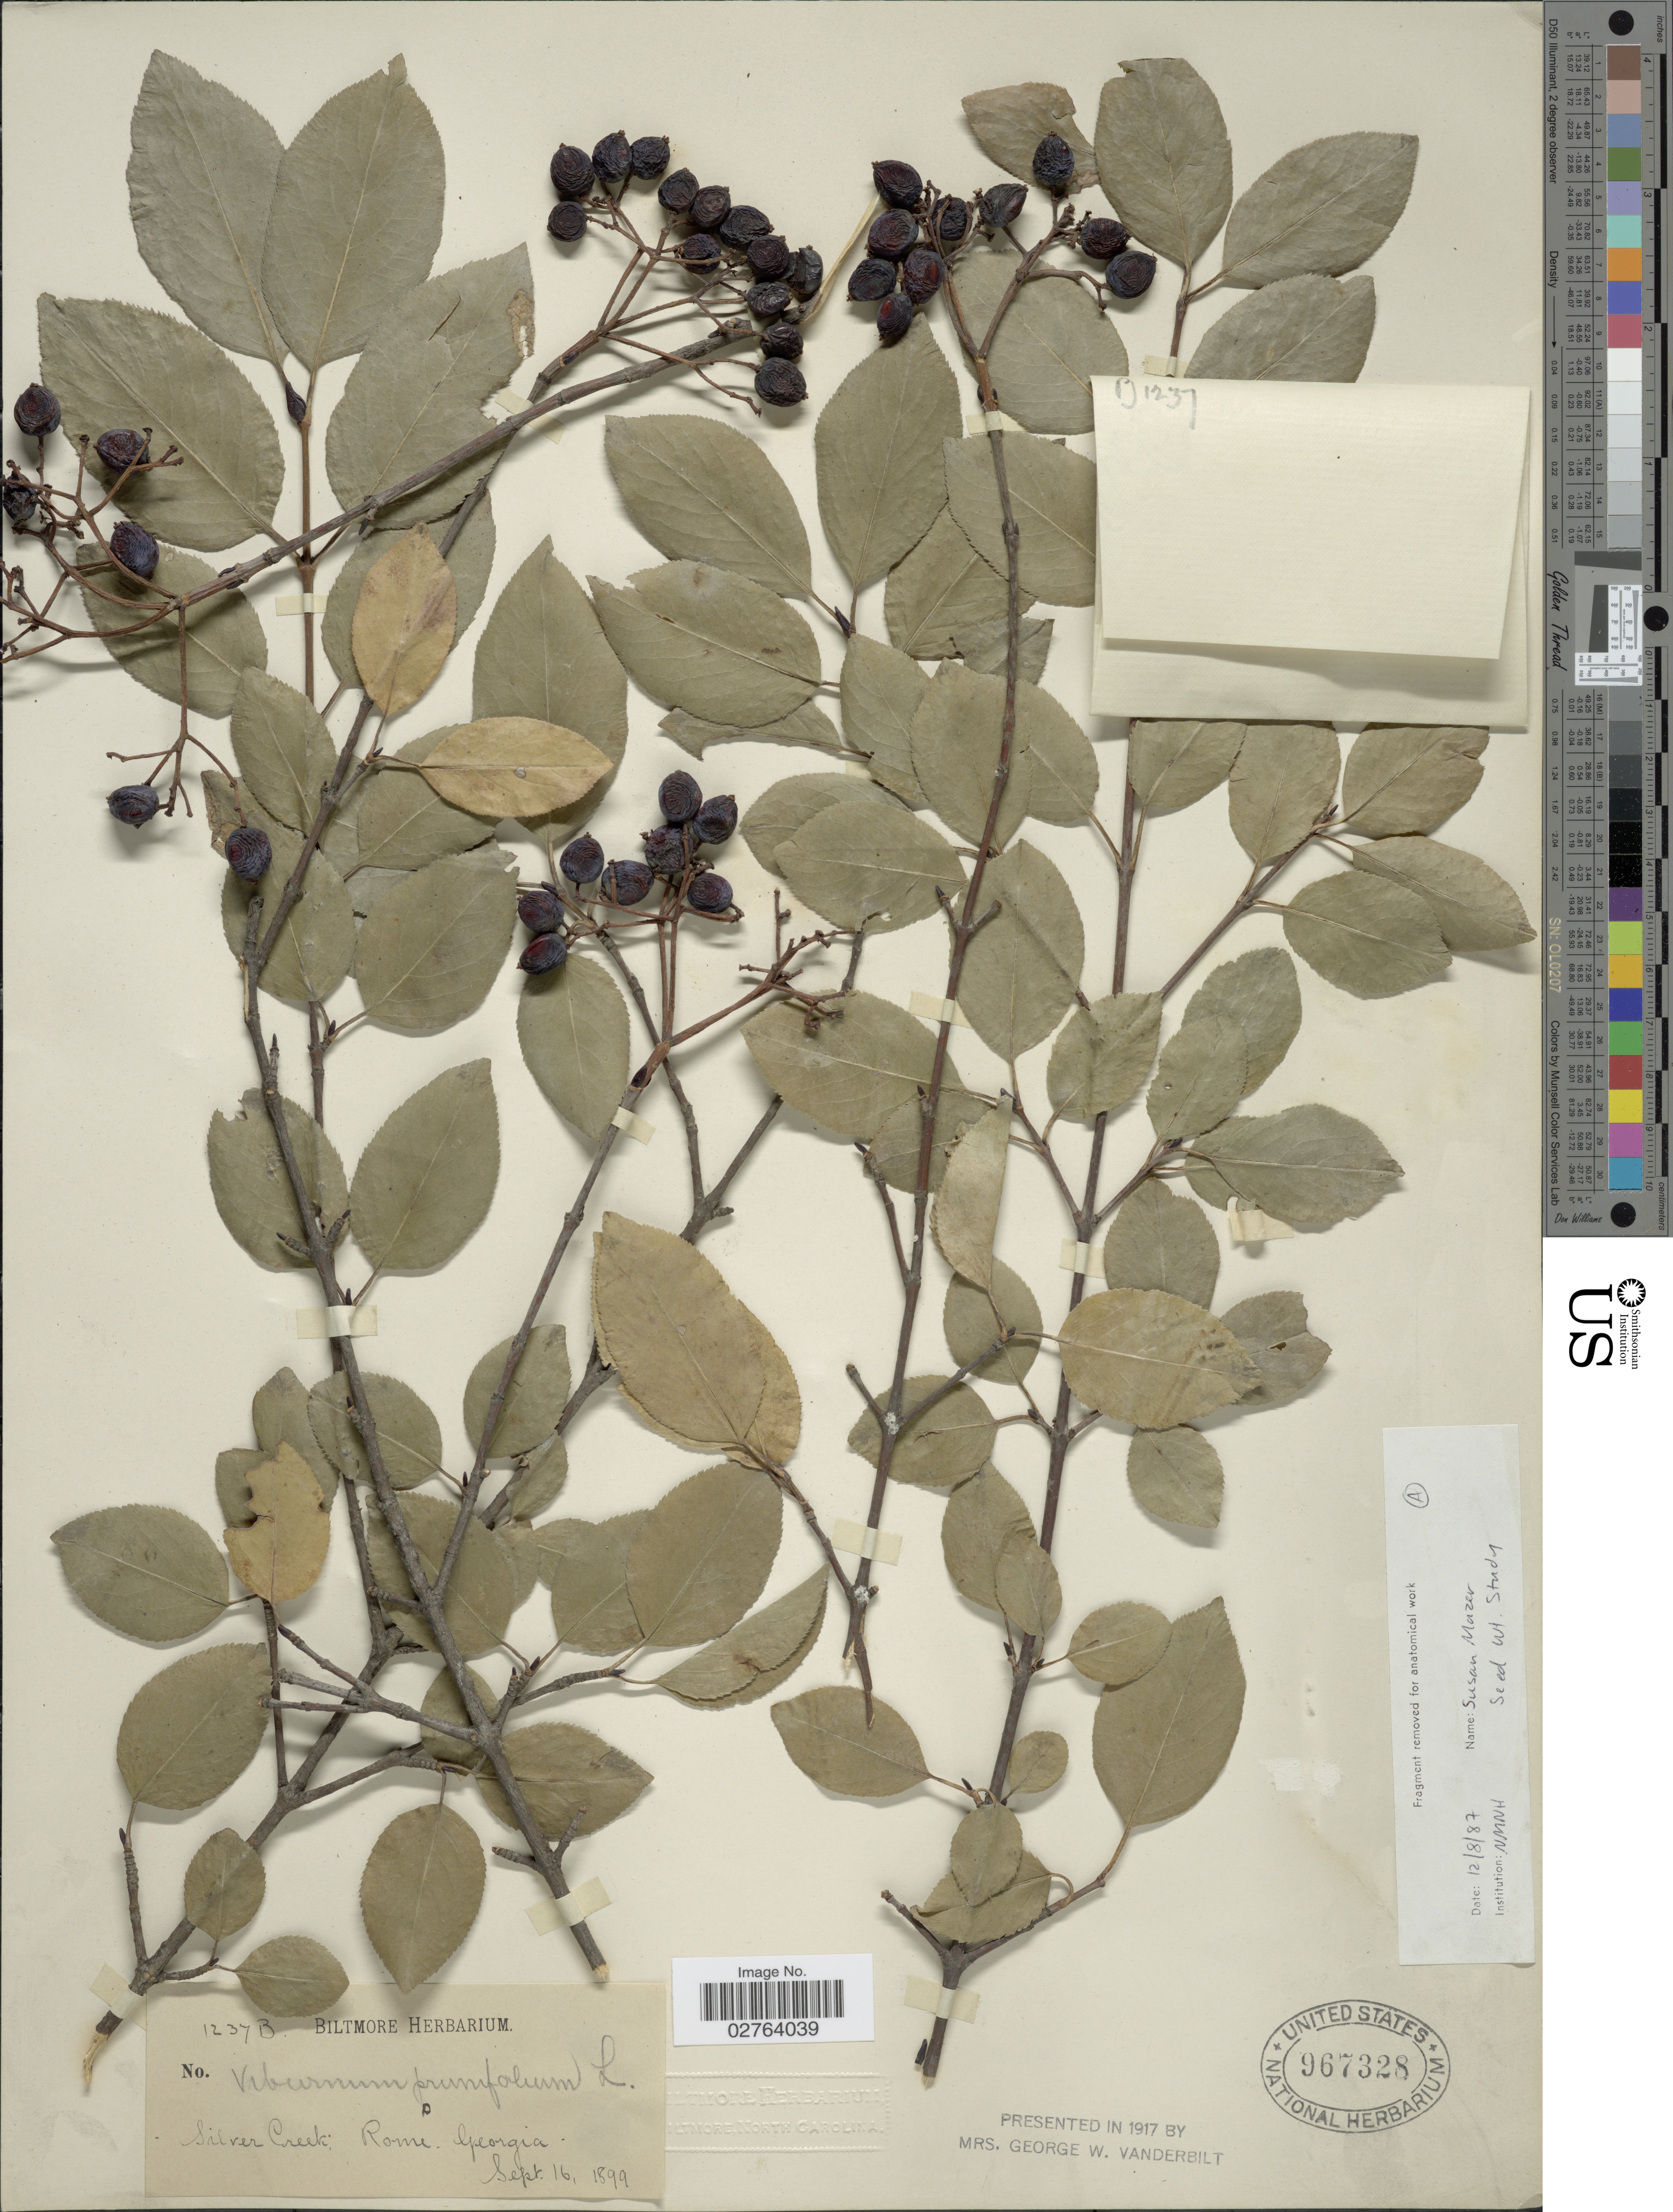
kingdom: Plantae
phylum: Tracheophyta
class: Magnoliopsida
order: Dipsacales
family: Viburnaceae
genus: Viburnum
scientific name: Viburnum prunifolium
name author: L.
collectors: ex herb. Biltmore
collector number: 1237B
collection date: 1899-09-16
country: United States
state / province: Georgia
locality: Silver Creek. Rome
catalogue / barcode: US 967328